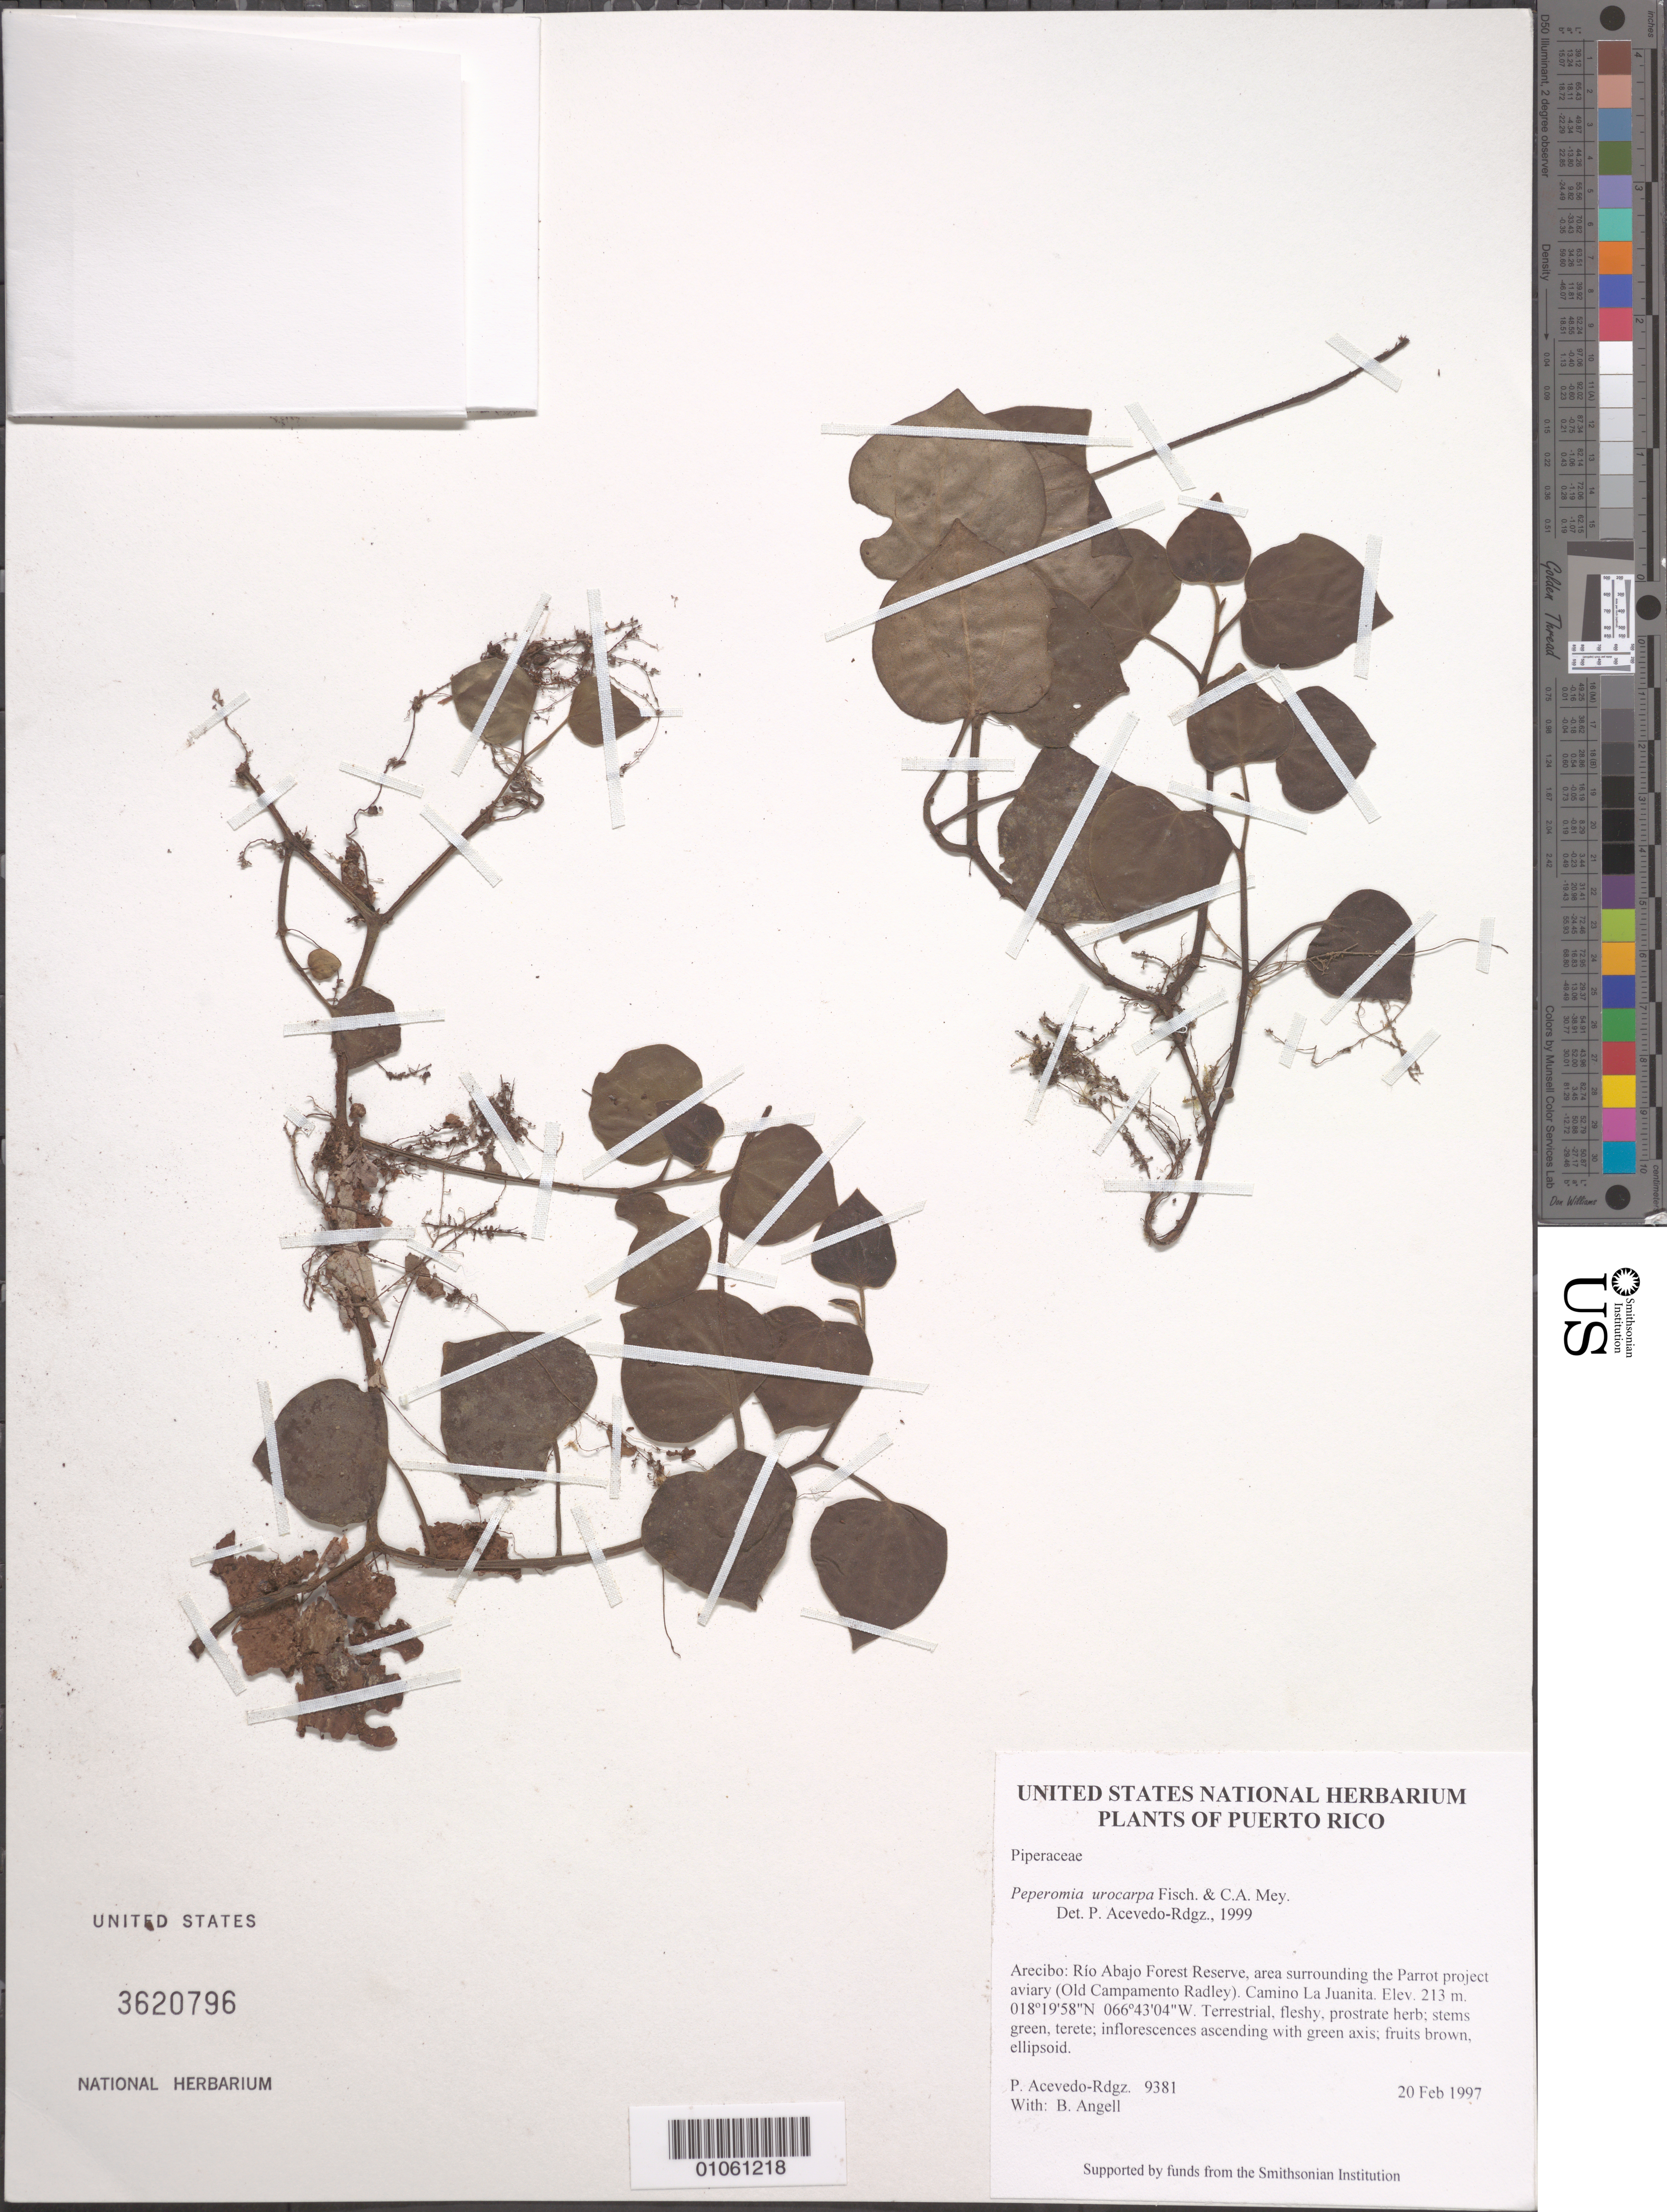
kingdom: Plantae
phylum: Tracheophyta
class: Magnoliopsida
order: Piperales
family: Piperaceae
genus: Peperomia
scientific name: Peperomia urocarpa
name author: Fisch. & C.A. Mey.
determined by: Acevedo-Rodríguez, P., (BOT), Smithsonian Institution - National Museum of Natural History (UNITED STATES)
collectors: P. Acevedo-Rodr. & Bobbi Angell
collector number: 9381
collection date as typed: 20 Feb 1997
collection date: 1997-02-20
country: Puerto Rico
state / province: Arecibo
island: Puerto Rico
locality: Arecibo: Río Abajo Forest Reserve, area surrounding the Parrot project aviary (Old Campamento Radley). Camino La Juanita.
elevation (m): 213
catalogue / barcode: US 3620796